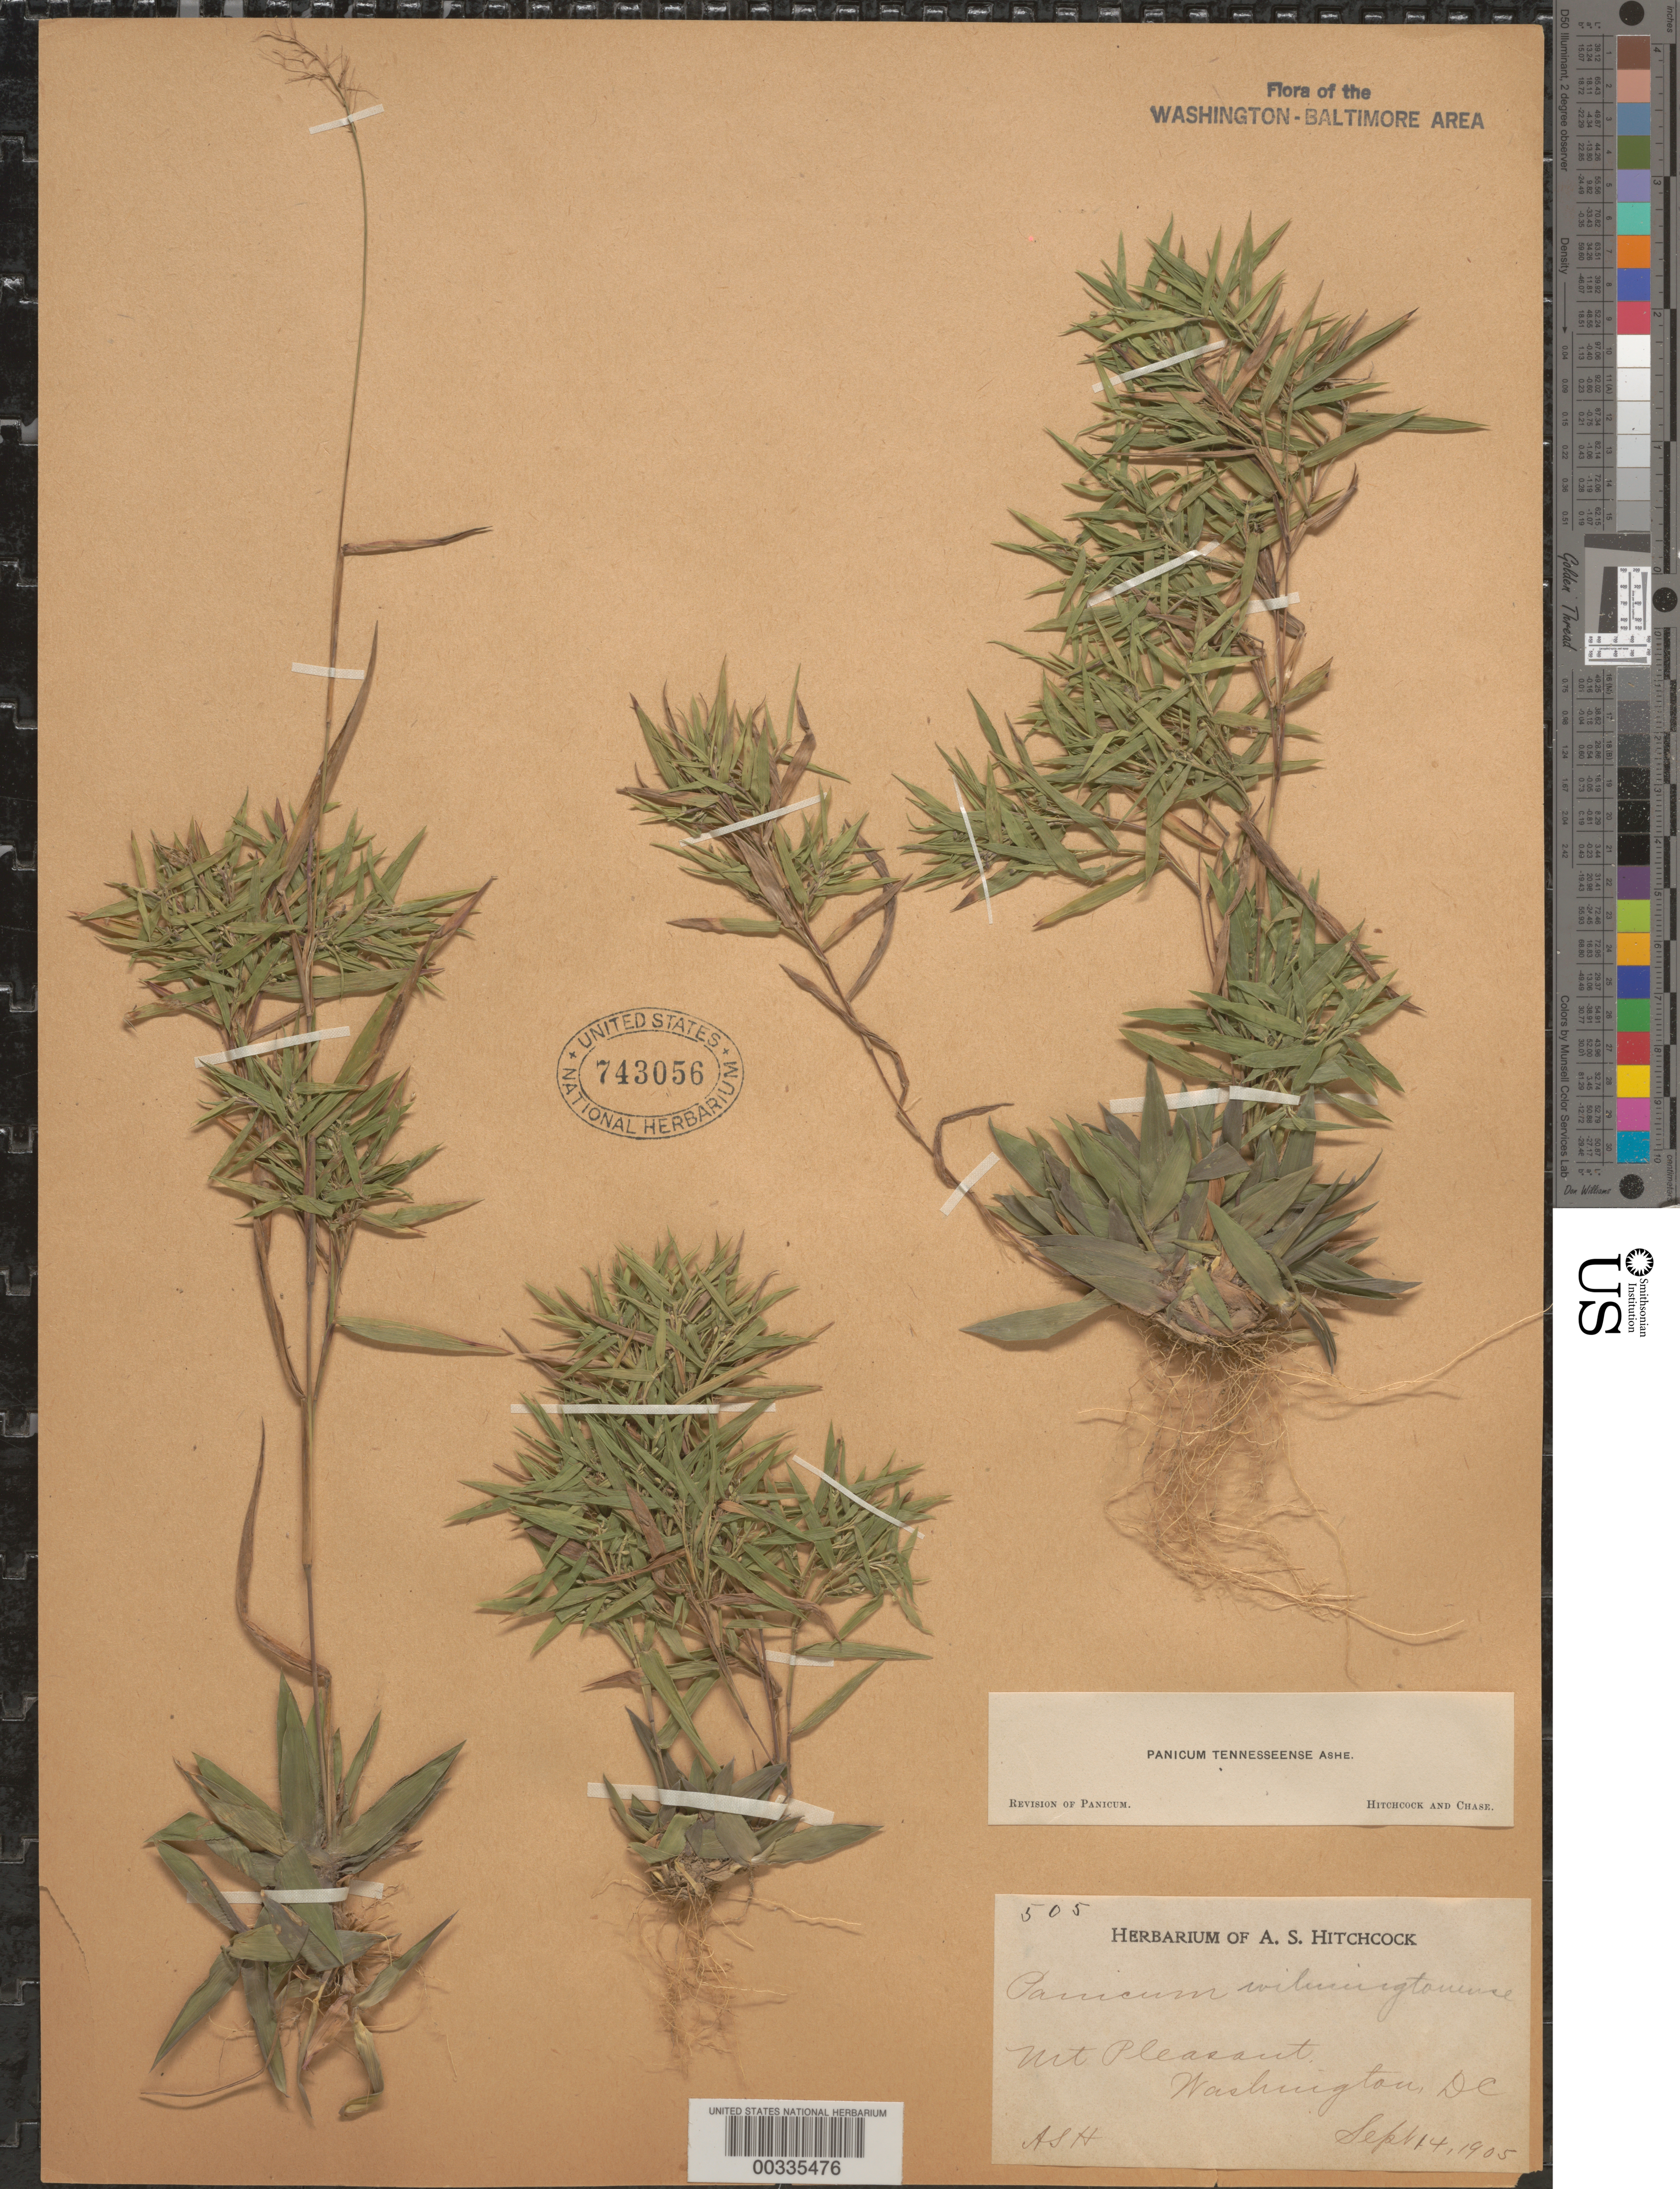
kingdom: Plantae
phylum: Tracheophyta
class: Liliopsida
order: Poales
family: Poaceae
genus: Dichanthelium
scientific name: Dichanthelium acuminatum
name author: (Sw.) Gould & C.A. Clark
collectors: A. S. Hitchcock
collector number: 505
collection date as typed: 14 Sep 1905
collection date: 1905-09-14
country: United States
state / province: District of Columbia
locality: Mt Pleasant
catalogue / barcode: US 743056